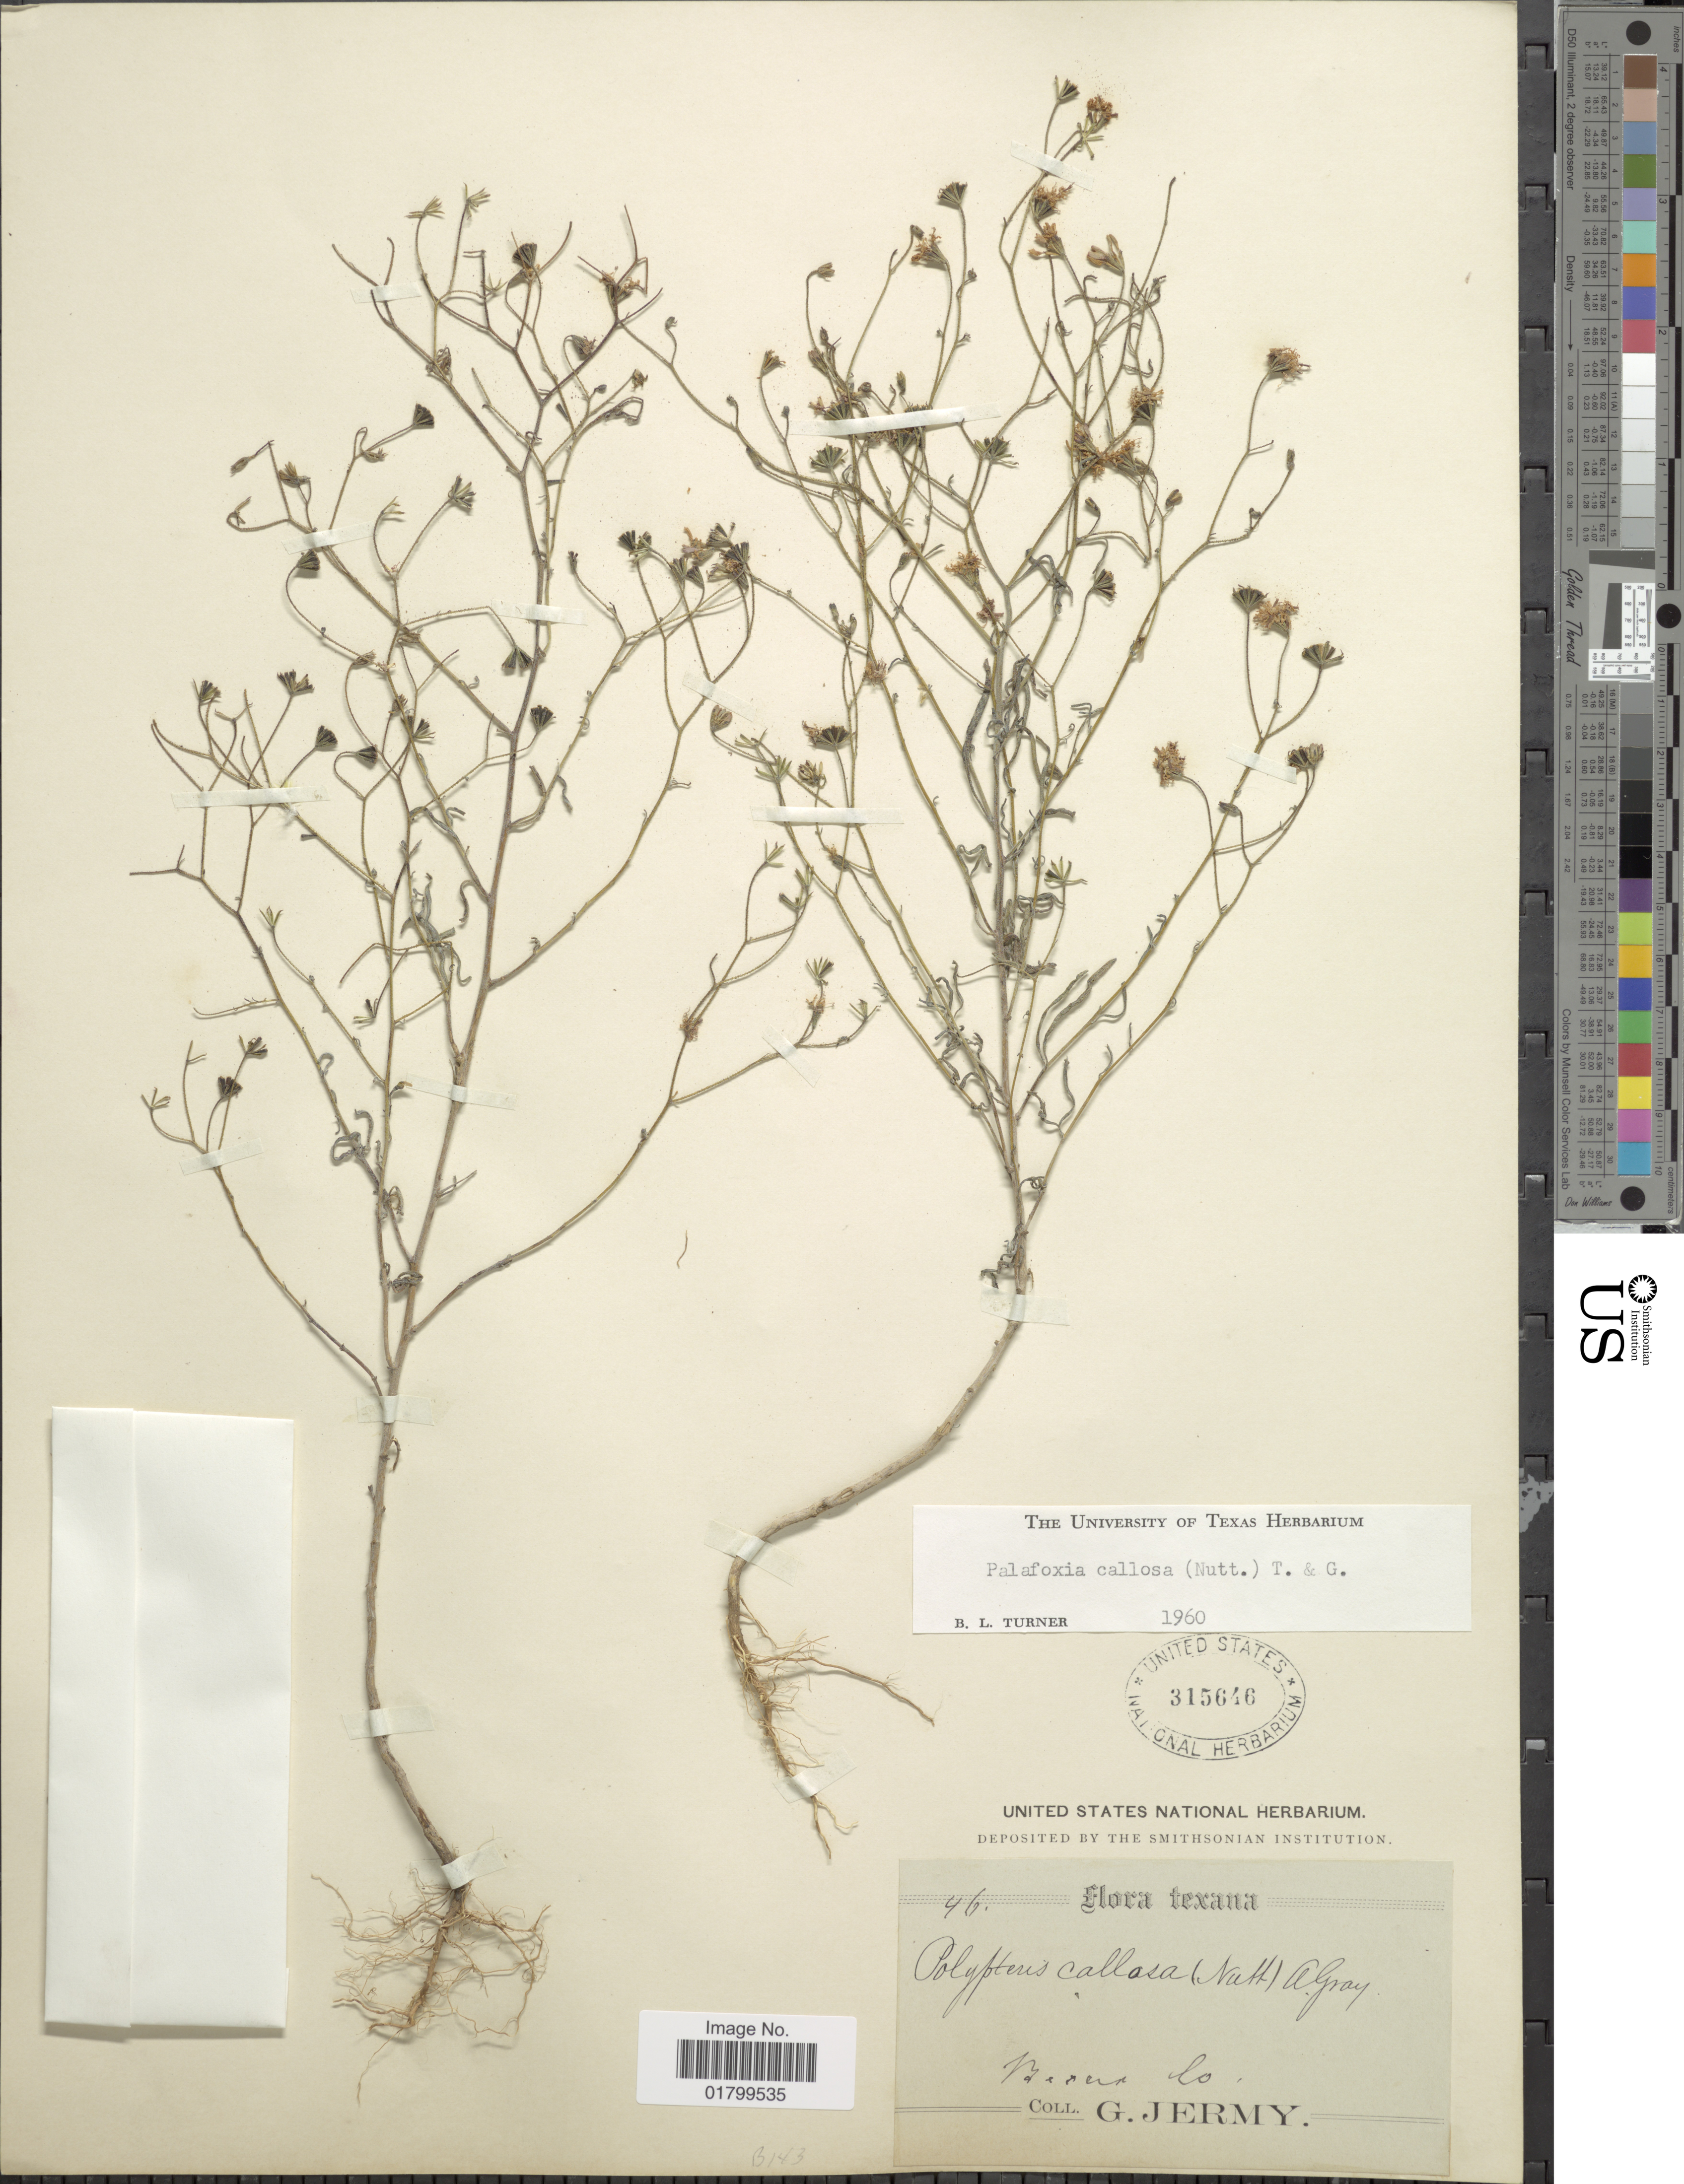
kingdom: Plantae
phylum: Tracheophyta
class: Magnoliopsida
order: Asterales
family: Asteraceae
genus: Palafoxia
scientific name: Palafoxia callosa var. callosa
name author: (Nutt.) Torr. & A. Gray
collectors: G. Jermy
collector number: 46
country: United States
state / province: Texas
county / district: Bexar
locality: Bexar Co.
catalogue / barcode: US 315646